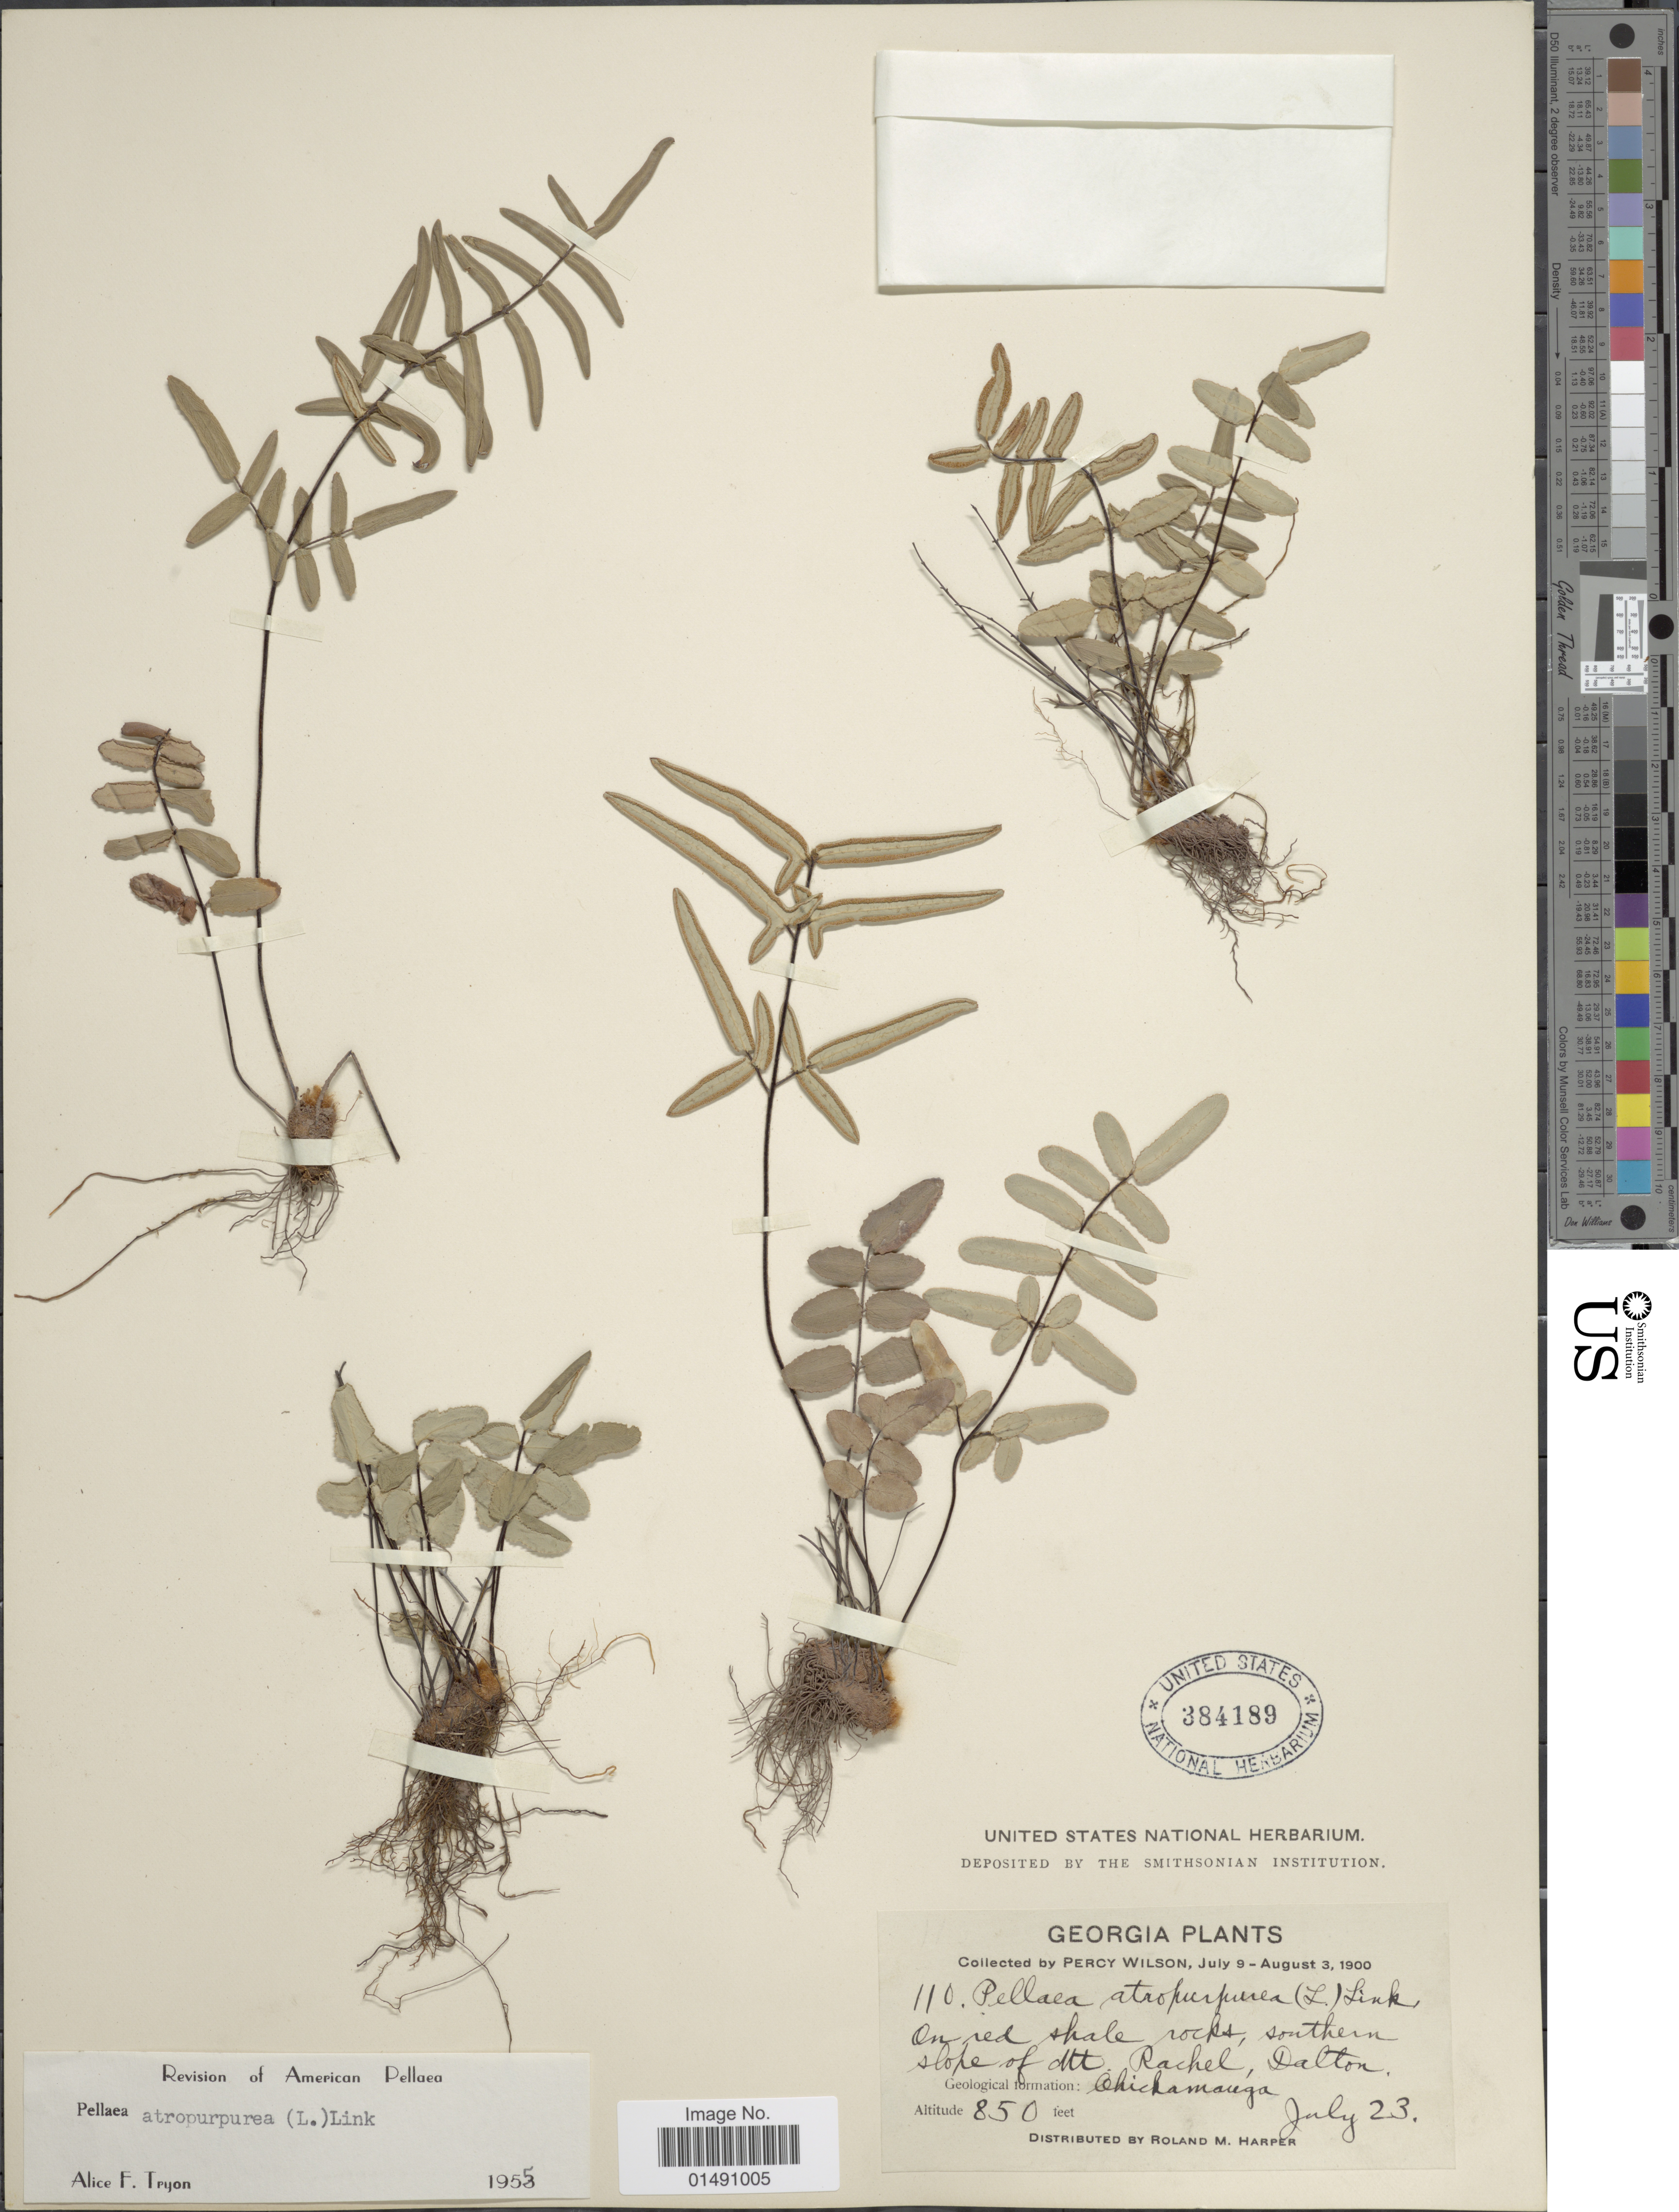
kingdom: Plantae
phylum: Tracheophyta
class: Polypodiopsida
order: Polypodiales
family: Pteridaceae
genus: Pellaea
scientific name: Pellaea atropurpurea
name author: (L.) Link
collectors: P. Wilson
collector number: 110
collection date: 1900-07-23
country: United States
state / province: Georgia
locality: On red shale rocks, southern slope of Mt Rachel, Dalton. Geological formation: Ohickamaya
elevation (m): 259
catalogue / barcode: US 384189